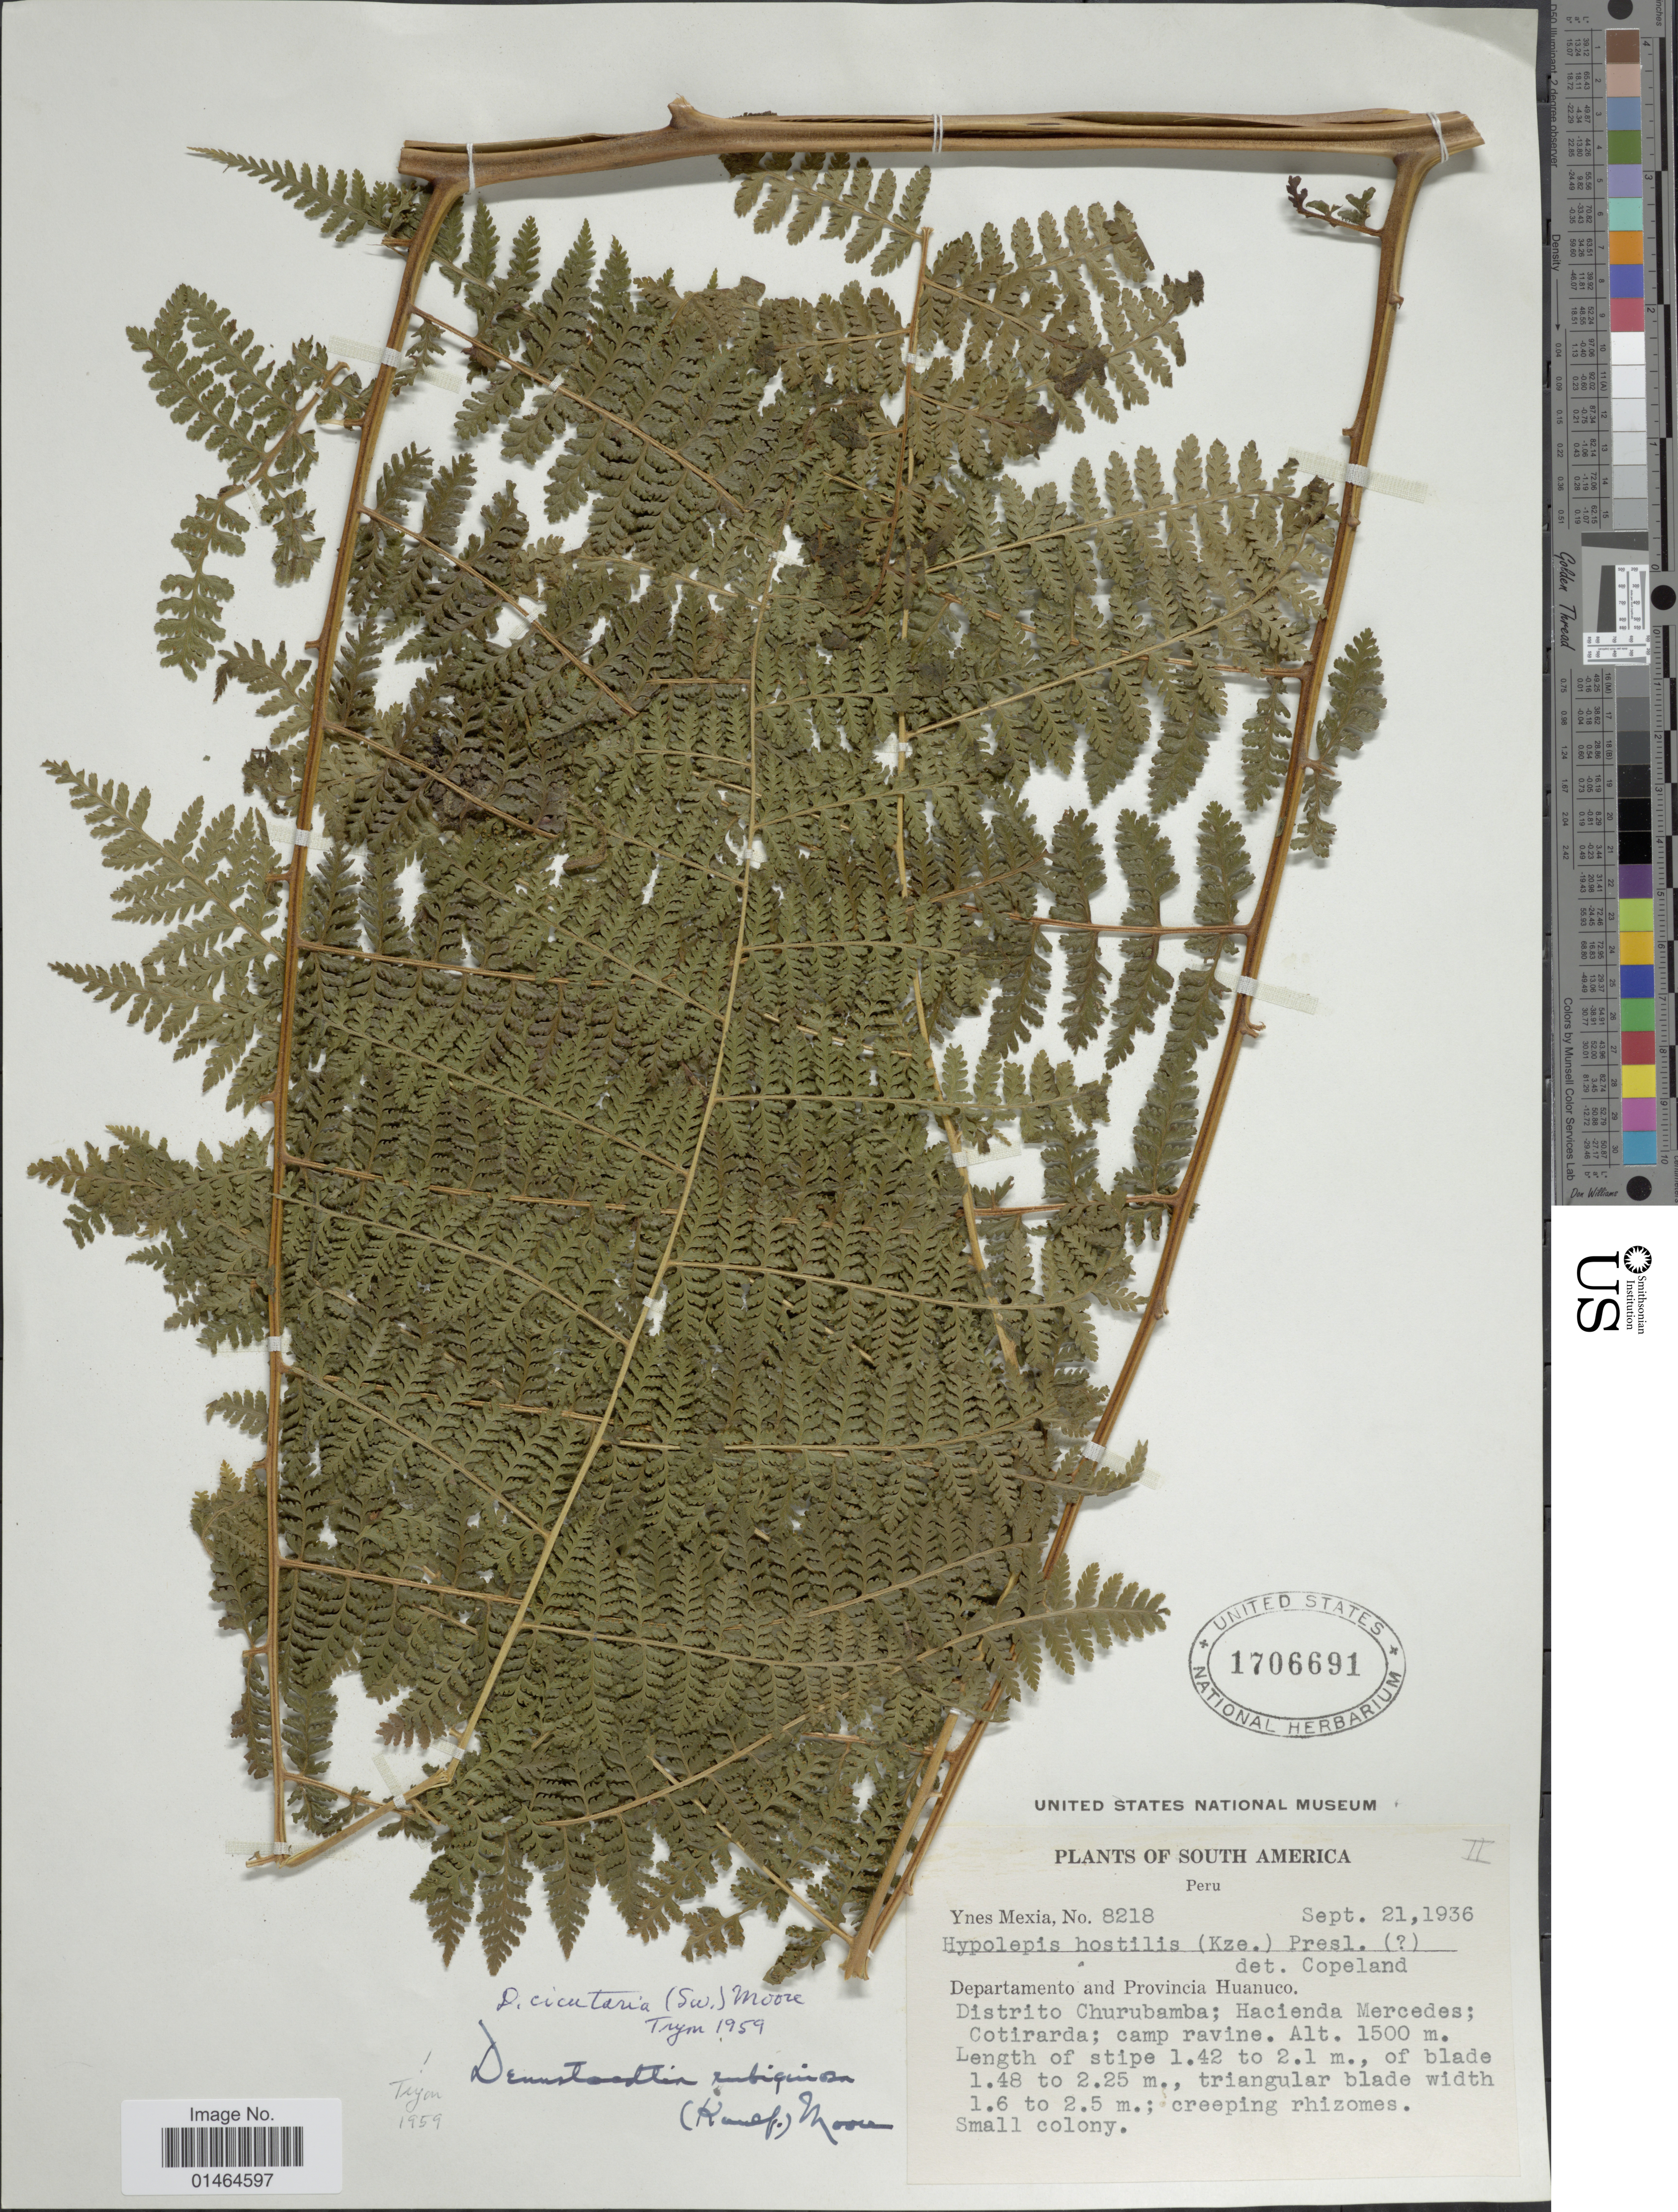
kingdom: Plantae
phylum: Tracheophyta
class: Polypodiopsida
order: Polypodiales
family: Dennstaedtiaceae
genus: Dennstaedtia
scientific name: Dennstaedtia cicutaria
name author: (Sw.) T. Moore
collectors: Y. Mexia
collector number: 8218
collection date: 1936-09-21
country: Peru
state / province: Huánuco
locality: Distrito Churubamba: Hacienda Mercedes; Cotirarda; camp ravine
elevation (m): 1500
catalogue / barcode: US 1706691